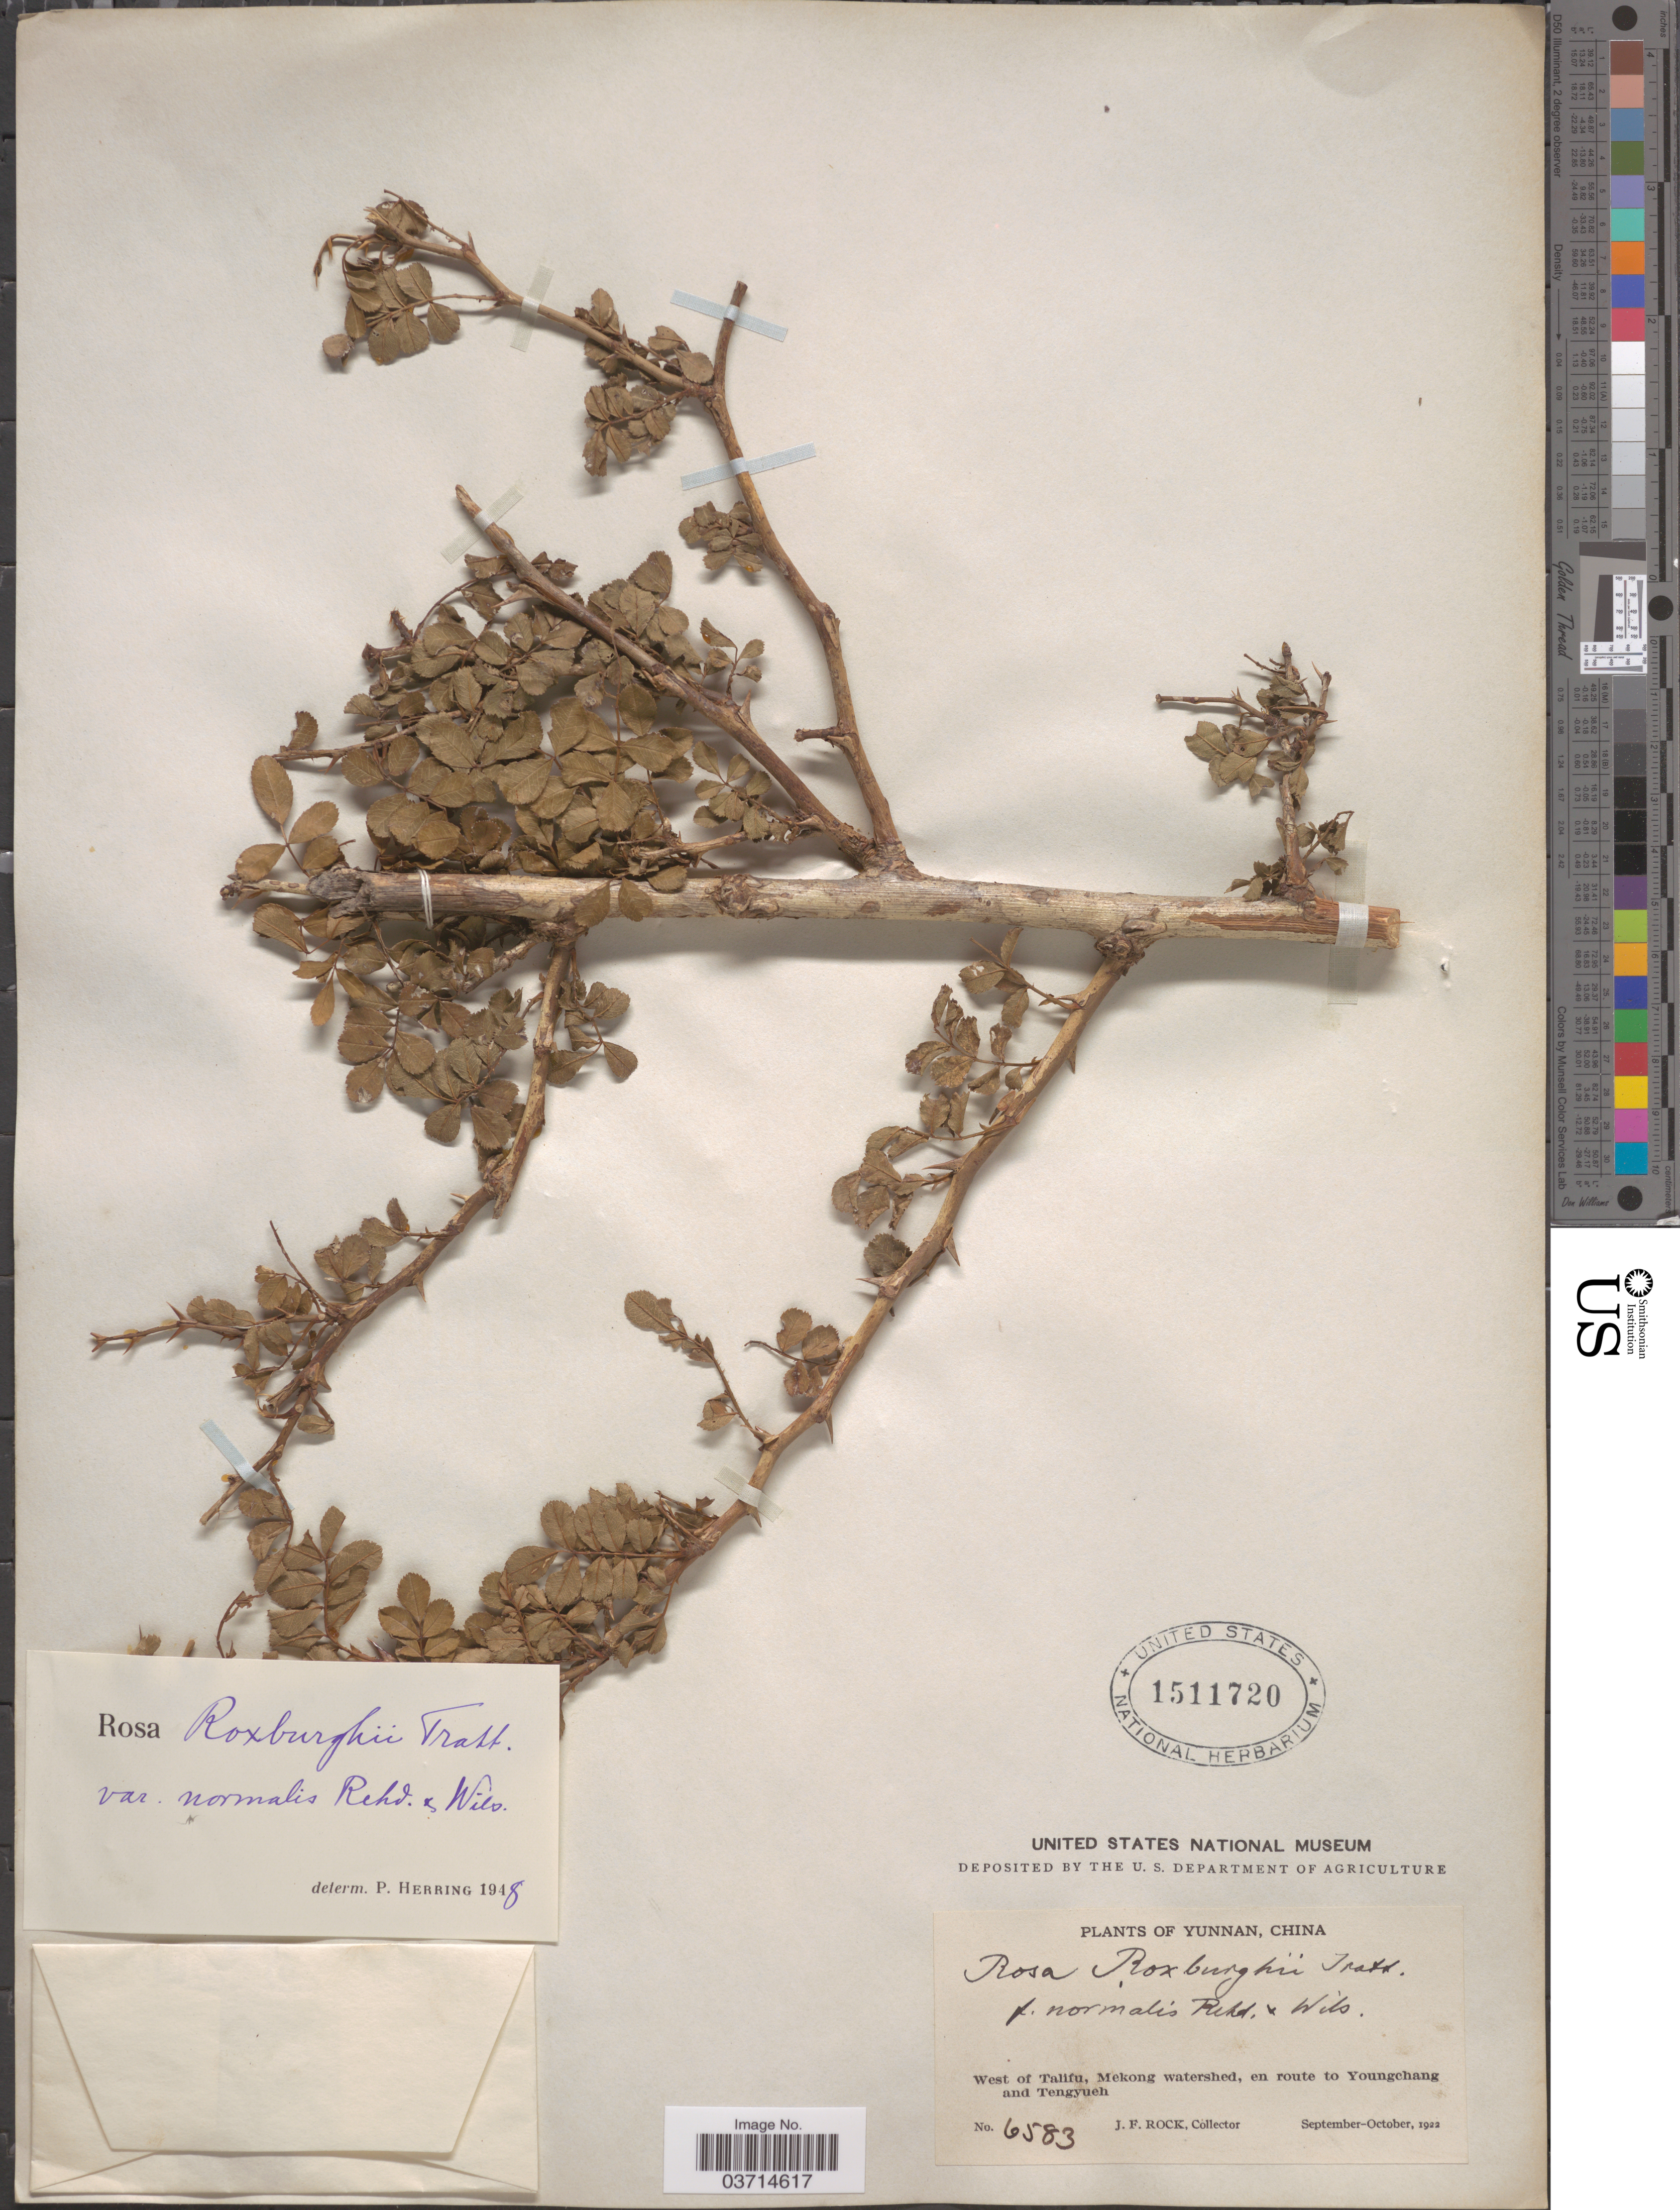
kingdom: Plantae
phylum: Tracheophyta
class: Magnoliopsida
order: Rosales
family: Rosaceae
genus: Rosa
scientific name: Rosa roxburghii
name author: Tratt.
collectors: J. Rock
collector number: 6583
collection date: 1922-09/1922-10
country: China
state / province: Yunnan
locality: West of Talifu, Mekong watershed, en route to Youngchang and Tengyueh.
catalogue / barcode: US 1511720